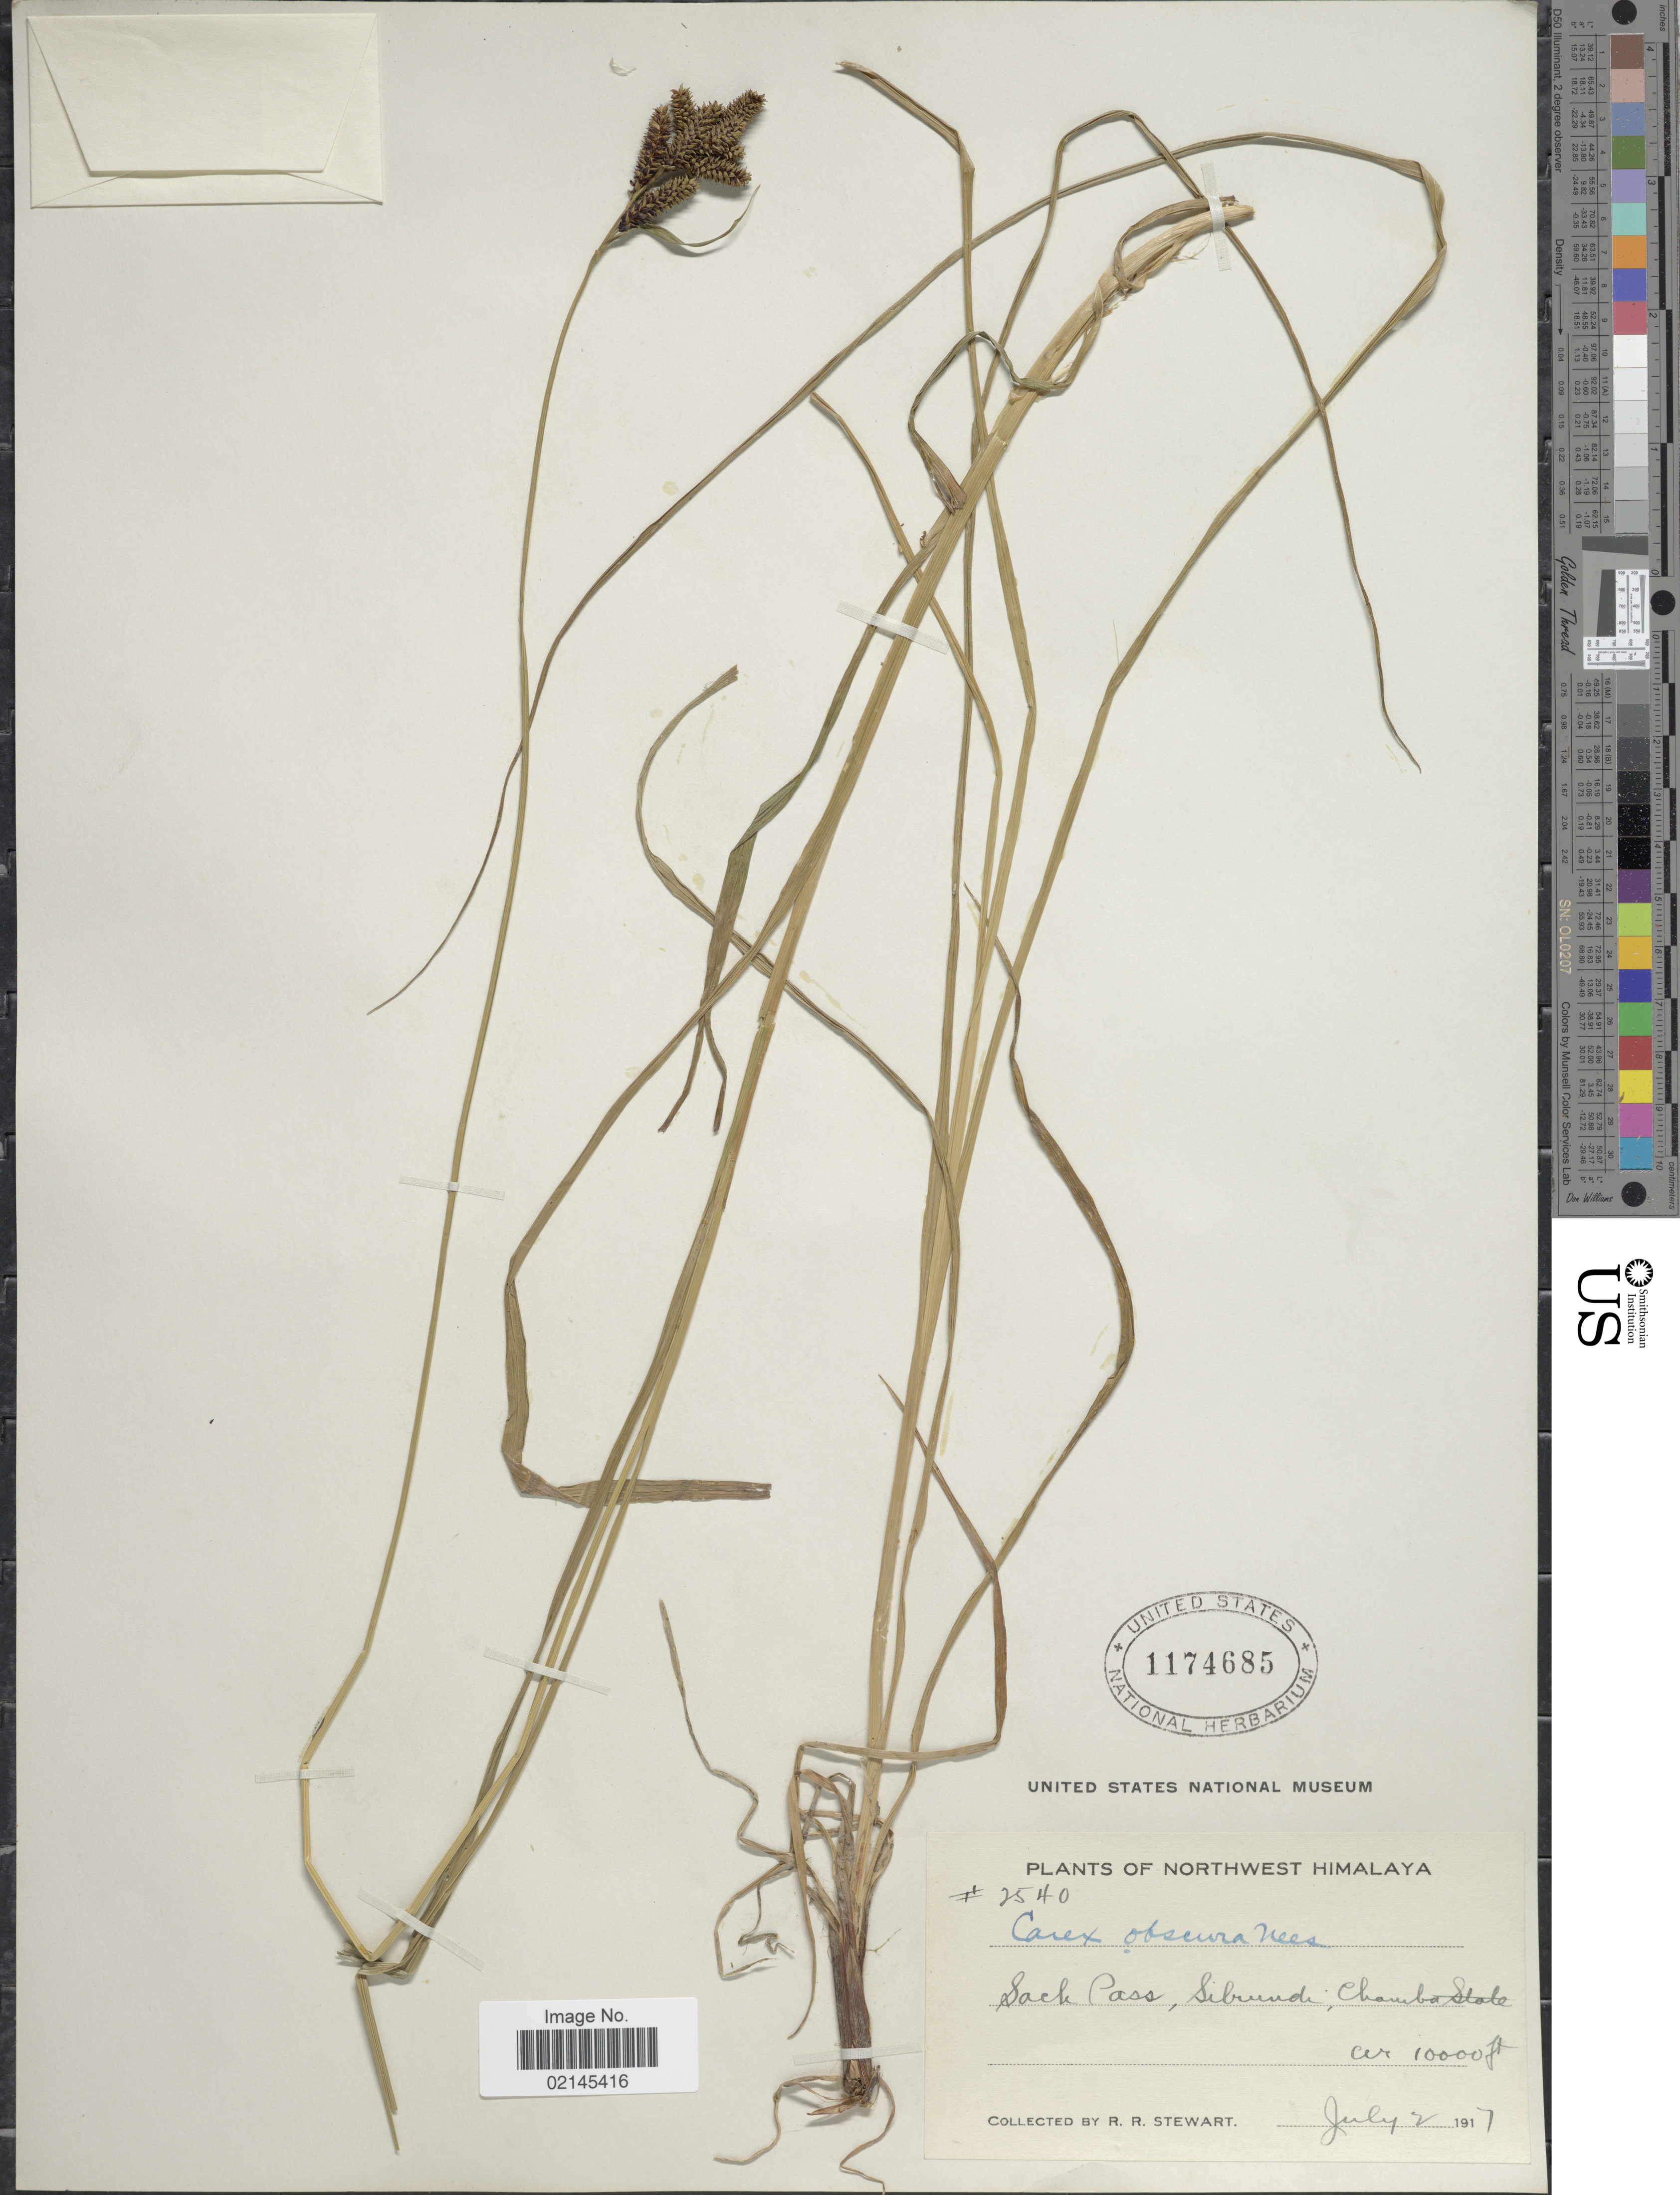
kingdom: Plantae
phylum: Tracheophyta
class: Liliopsida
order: Poales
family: Cyperaceae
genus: Carex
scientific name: Carex obscura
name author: Nees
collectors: R. R. Stewart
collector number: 2540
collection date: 1917-07-02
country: India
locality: Northwest Himalaya, Sack Pass, Sibrundi, Chamba State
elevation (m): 3048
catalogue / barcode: US 1174685